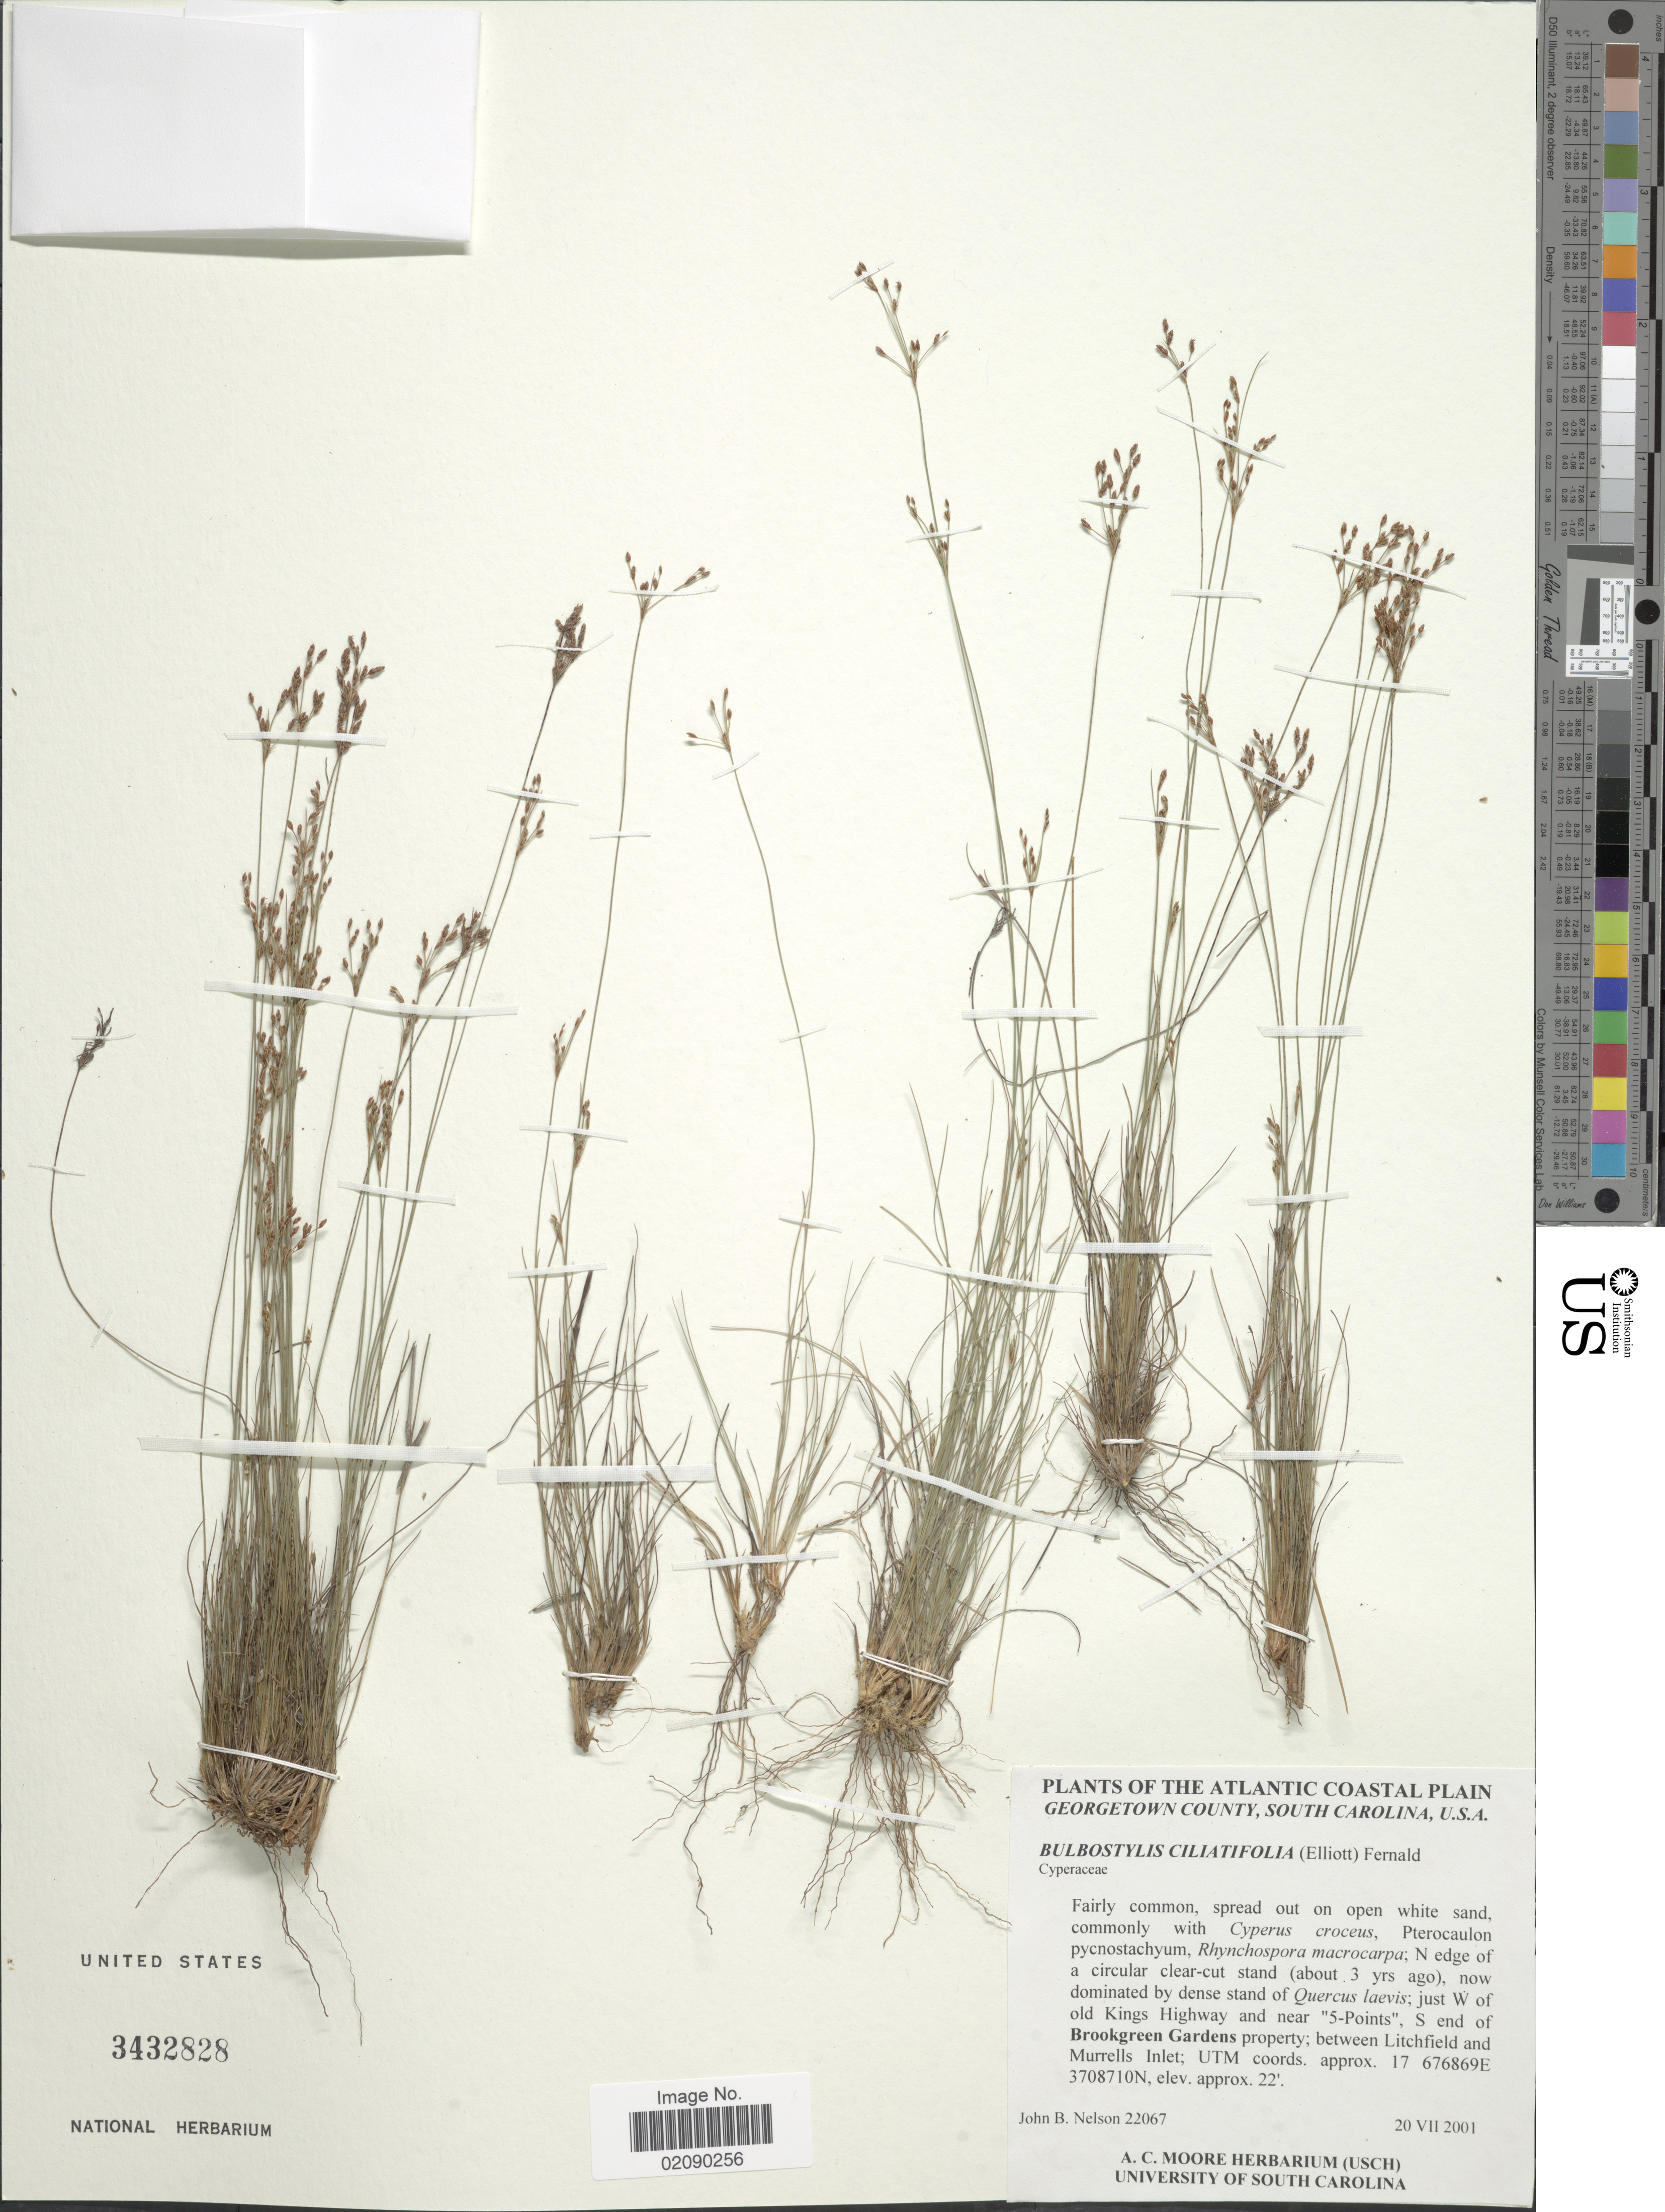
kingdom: Plantae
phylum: Tracheophyta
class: Liliopsida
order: Poales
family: Cyperaceae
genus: Bulbostylis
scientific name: Bulbostylis ciliatifolia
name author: (Elliott) Fernald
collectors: J. B. Nelson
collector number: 22067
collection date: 2001-07-20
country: United States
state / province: South Carolina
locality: Atlantic Coastal Plain. Georgetown County. just W of old Kings Highway and near "5-Points", S end of Brookgreen Gardens property; between Litchfield and Murrells Inlet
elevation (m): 7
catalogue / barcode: US 3432828